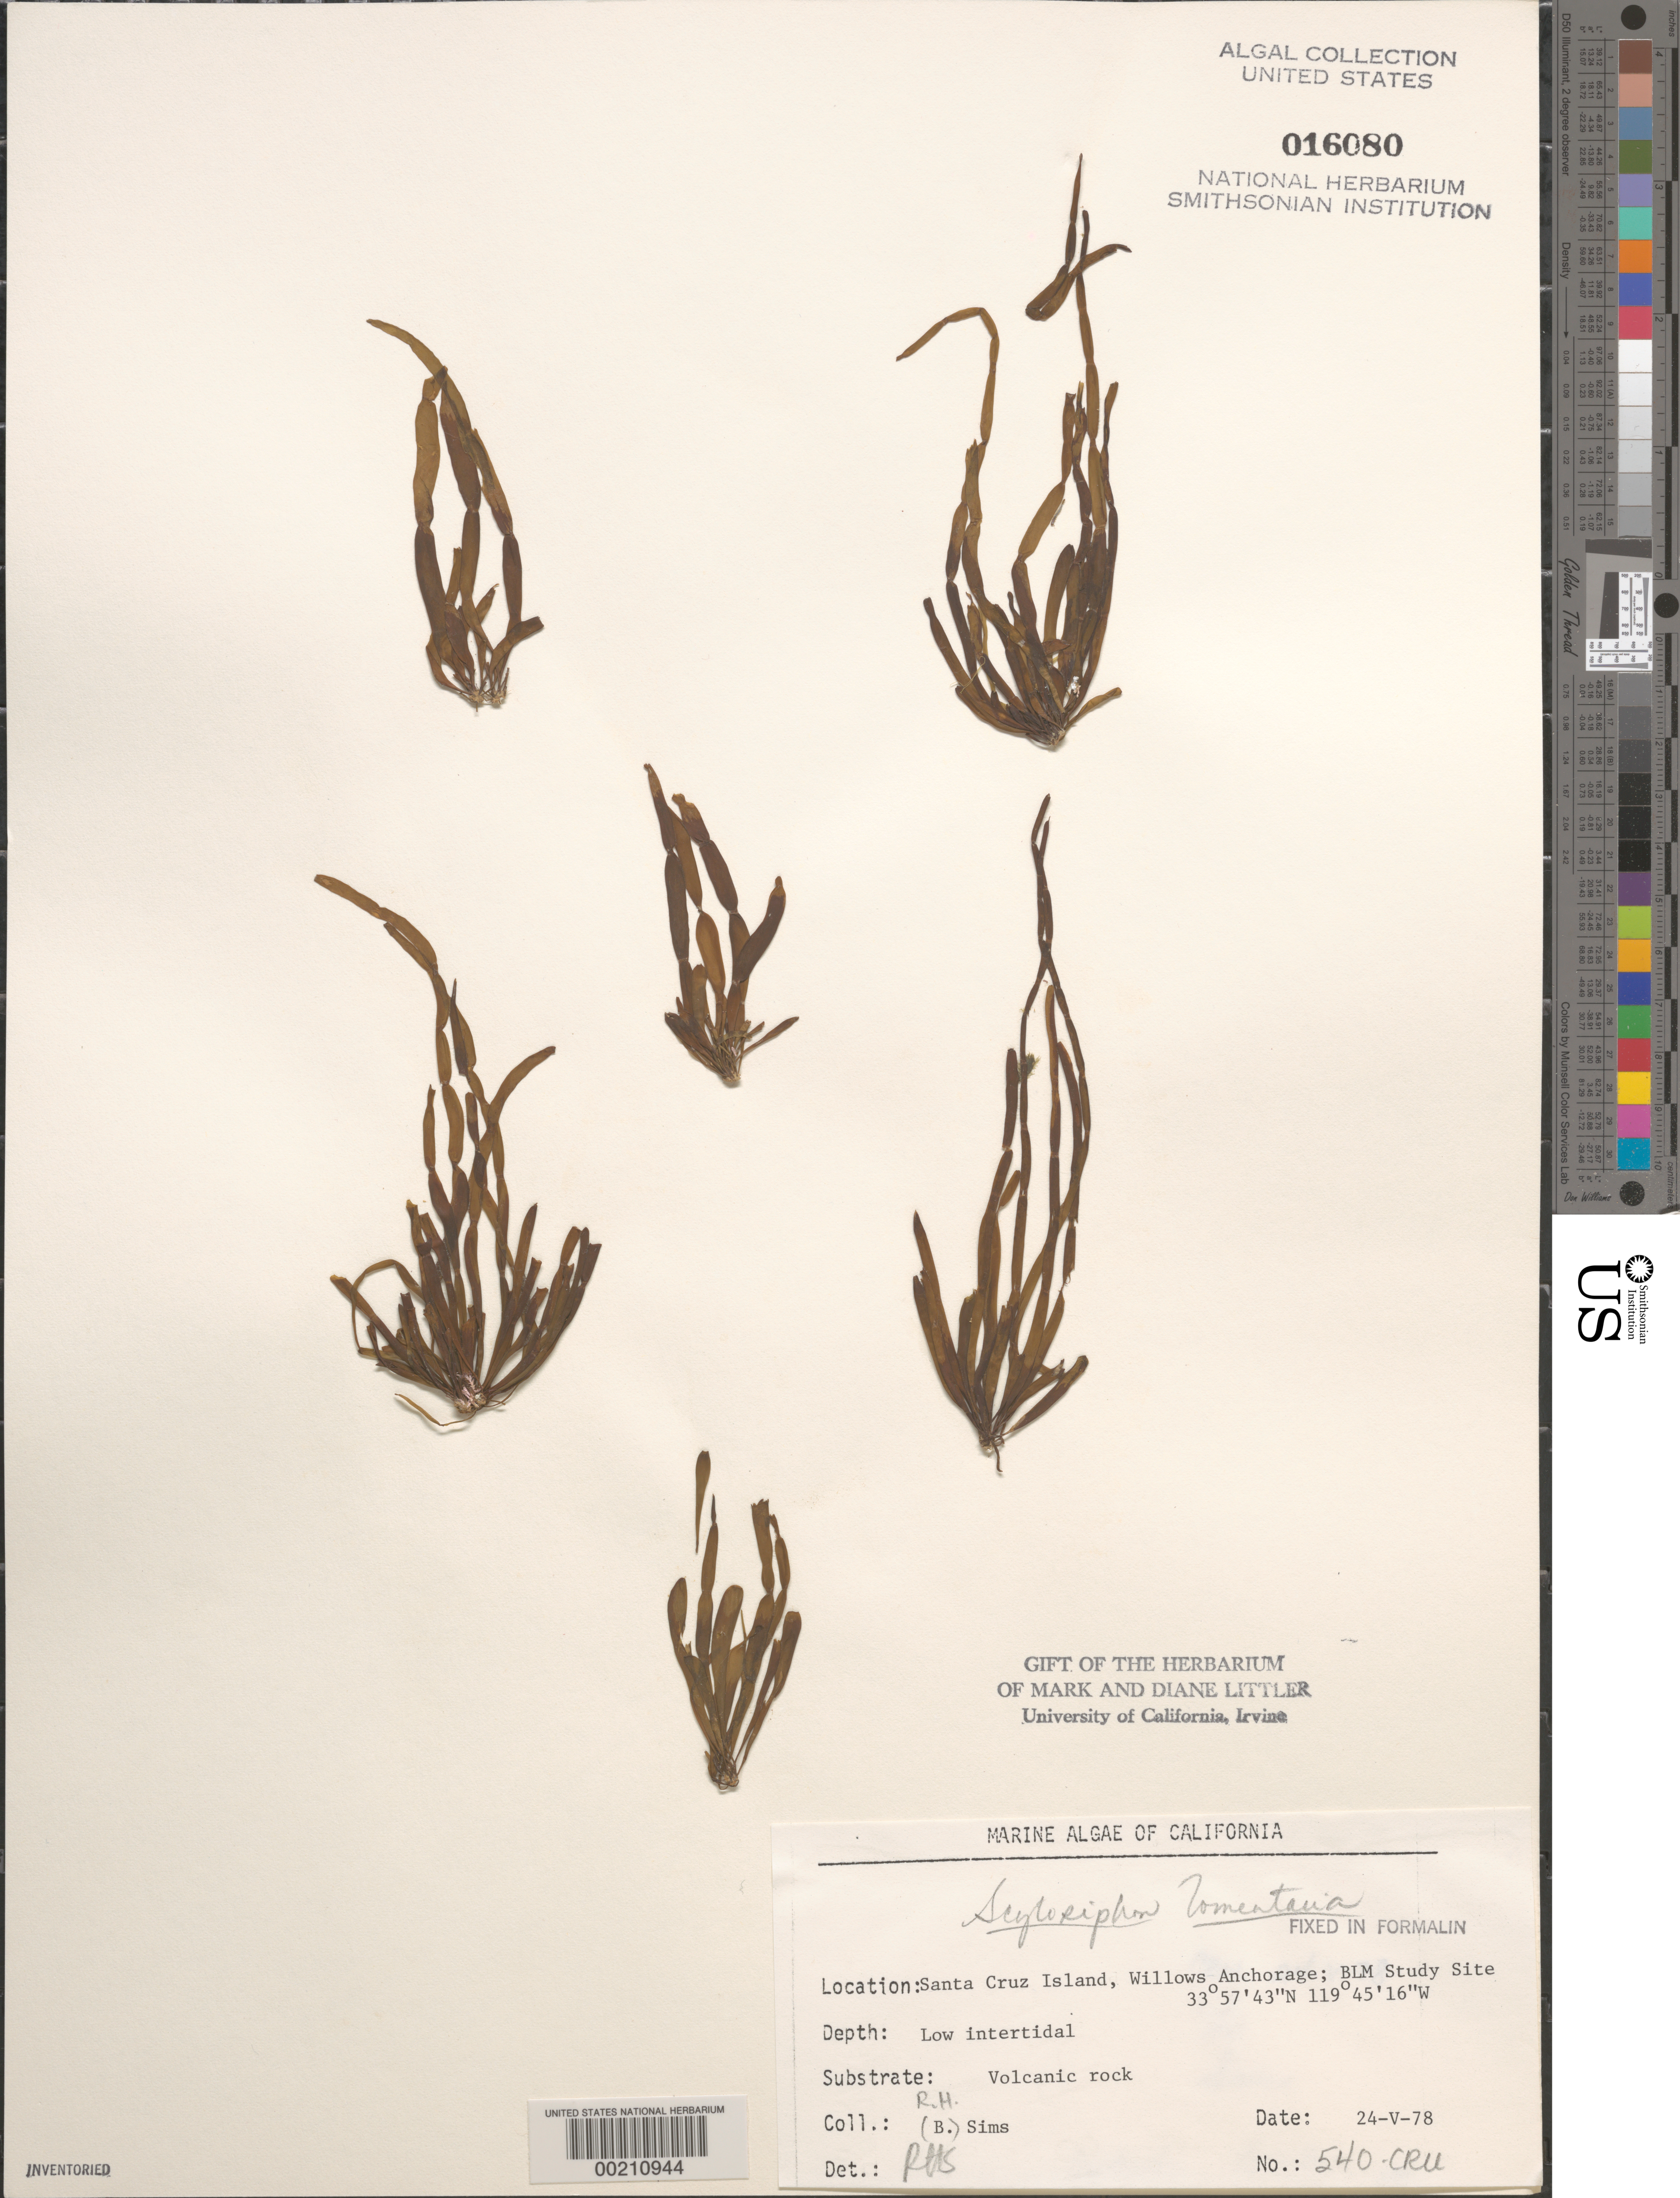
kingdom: Chromista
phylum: Ochrophyta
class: Phaeophyceae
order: Scytosiphonales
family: Scytosiphonaceae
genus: Scytosiphon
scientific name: Scytosiphon lomentaria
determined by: Sims, Robert H.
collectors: R. H. Sims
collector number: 540-cru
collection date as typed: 24 May 1978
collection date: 1978-05-24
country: United States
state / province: California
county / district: Santa Barbara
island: Santa Cruz Island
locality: Willows Anchorage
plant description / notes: BLM-SOCALBIGHT Rocky Intertidal Survey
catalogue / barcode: US 16080